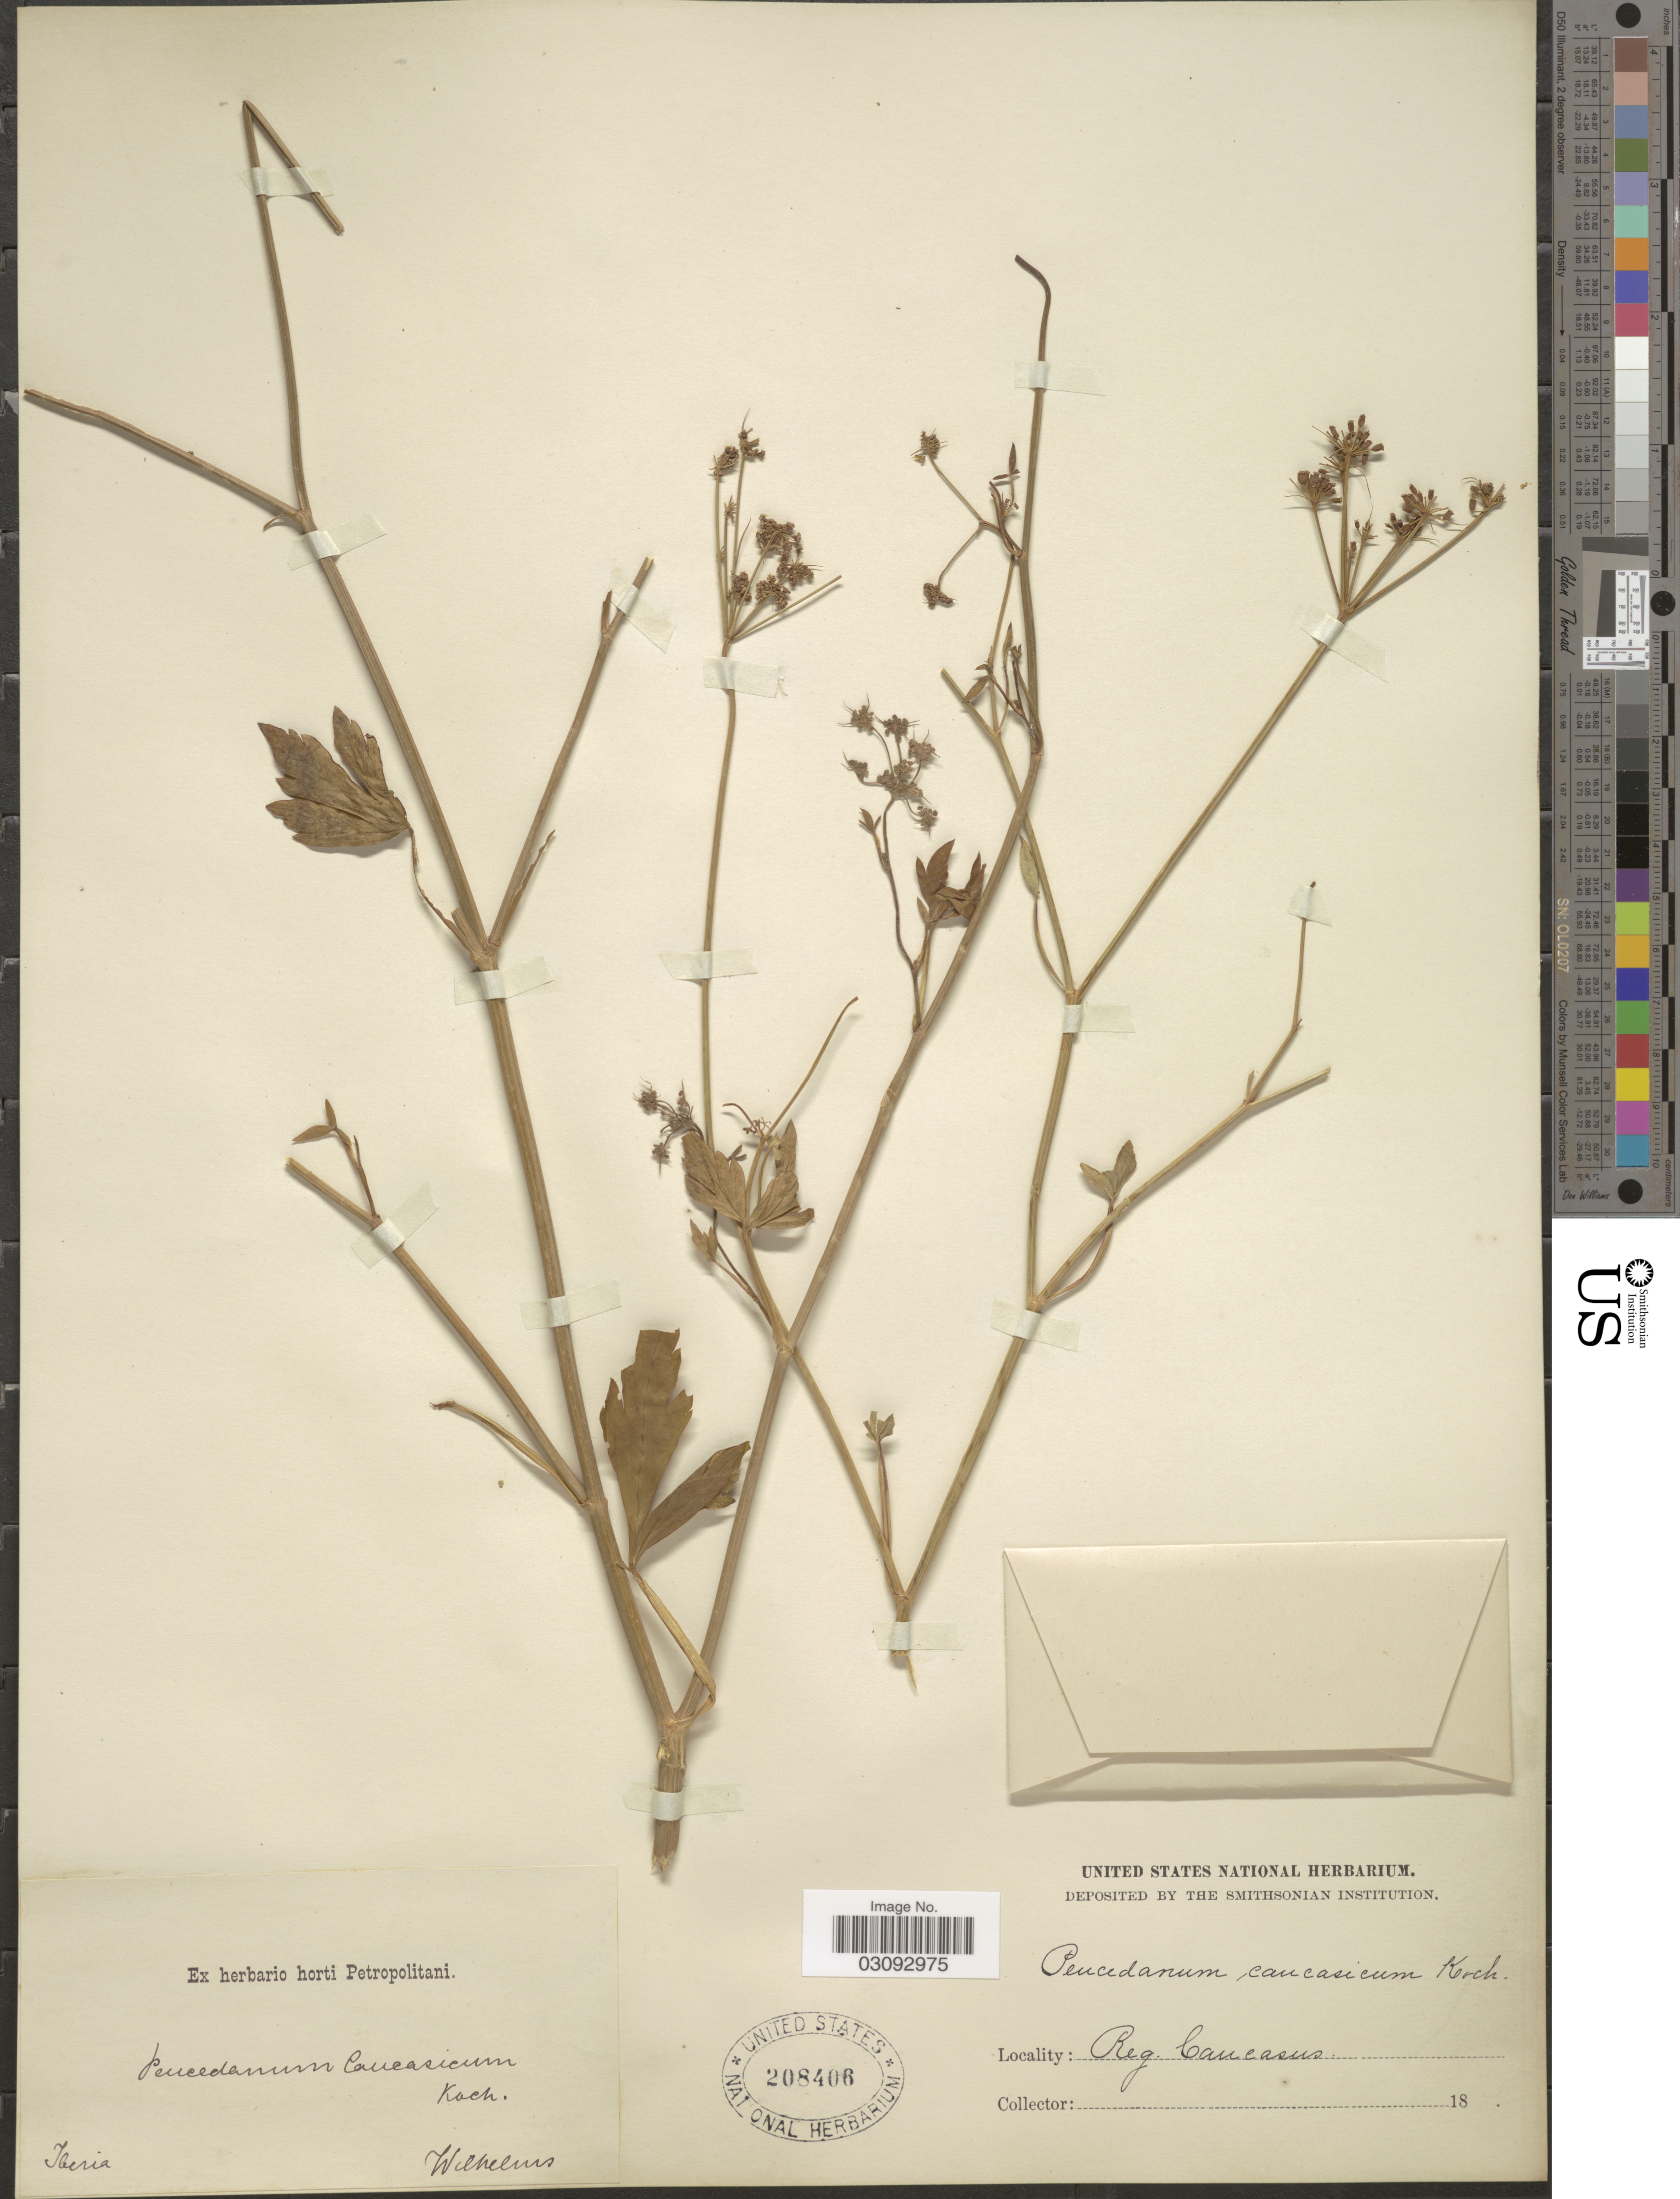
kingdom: Plantae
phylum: Tracheophyta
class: Magnoliopsida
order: Apiales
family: Apiaceae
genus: Peucedanum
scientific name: Peucedanum caucasicum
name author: C. Koch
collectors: C. Wilhelms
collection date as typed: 18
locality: Iberia, Reg. Caucasus.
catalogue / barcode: US 208406